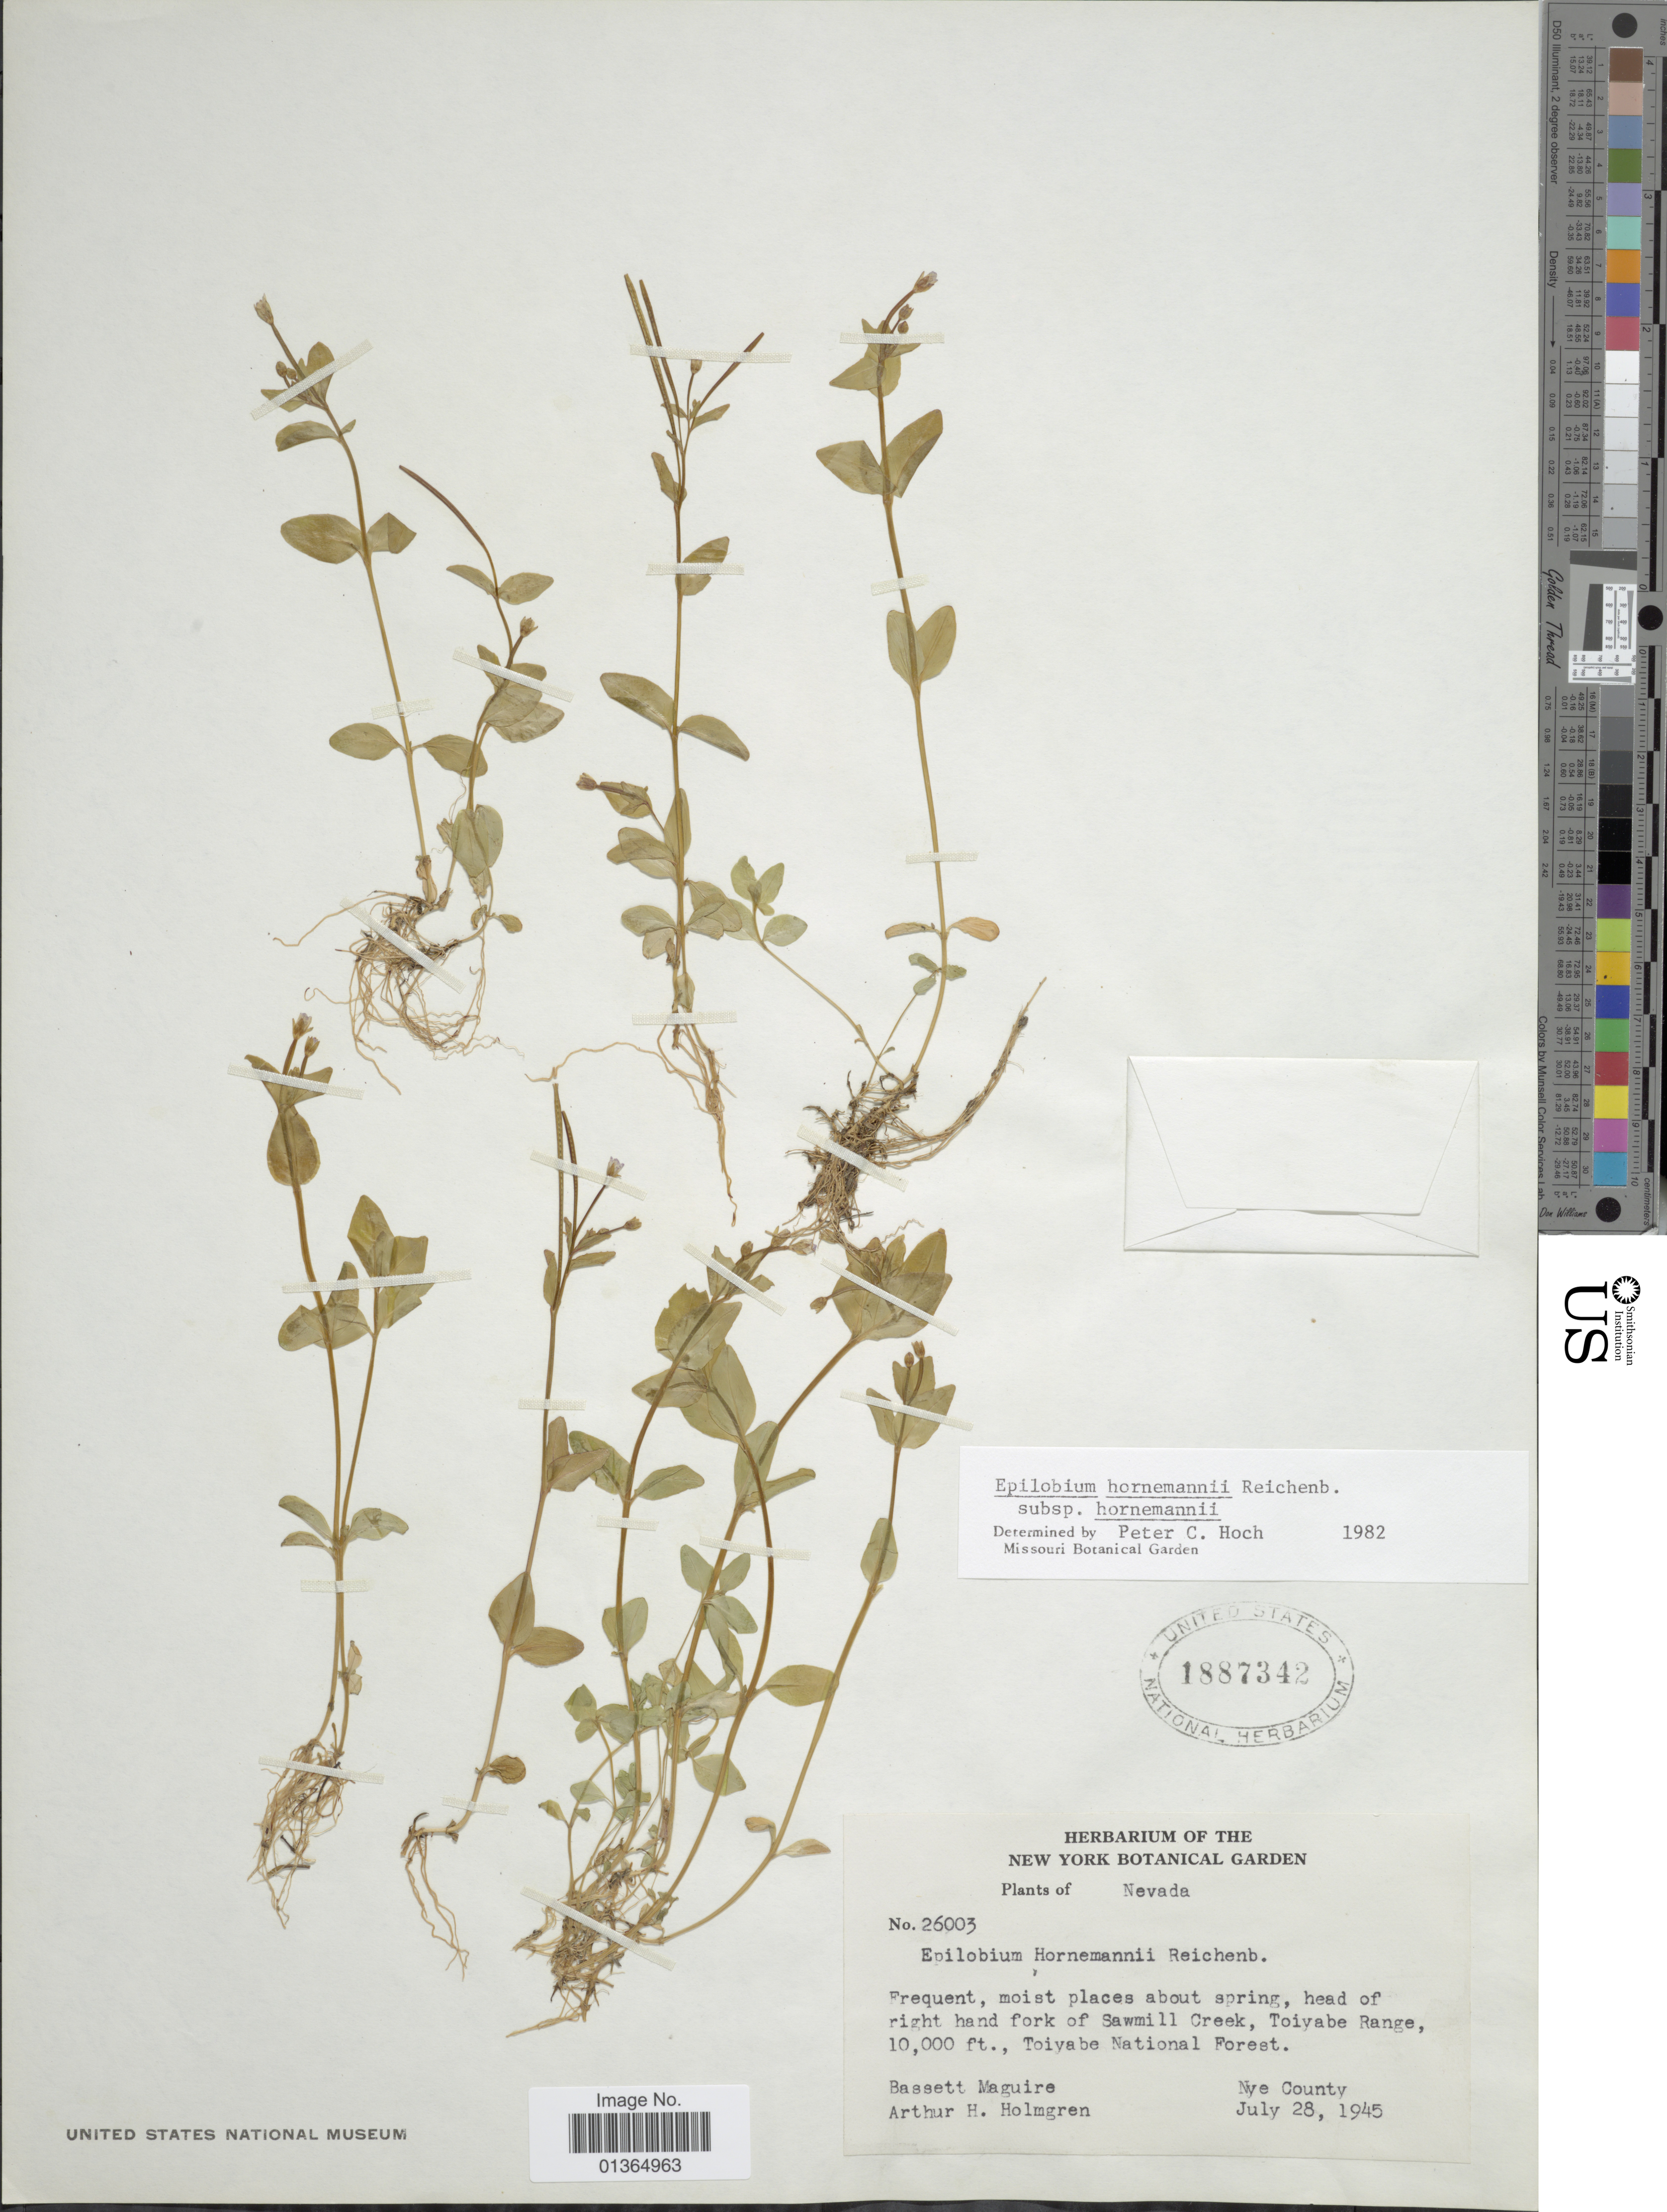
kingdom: Plantae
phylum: Tracheophyta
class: Magnoliopsida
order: Myrtales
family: Onagraceae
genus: Epilobium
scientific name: Epilobium hornemannii subsp. hornemannii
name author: Rchb.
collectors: B. Maguire & A. H. Holmgren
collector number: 26003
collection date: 1945-07-28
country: United States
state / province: Nevada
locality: Head of right hand fork of Sawmill Creek, Toiyabe Range, Toiyabe National Forest.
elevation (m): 3048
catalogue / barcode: US 1887342